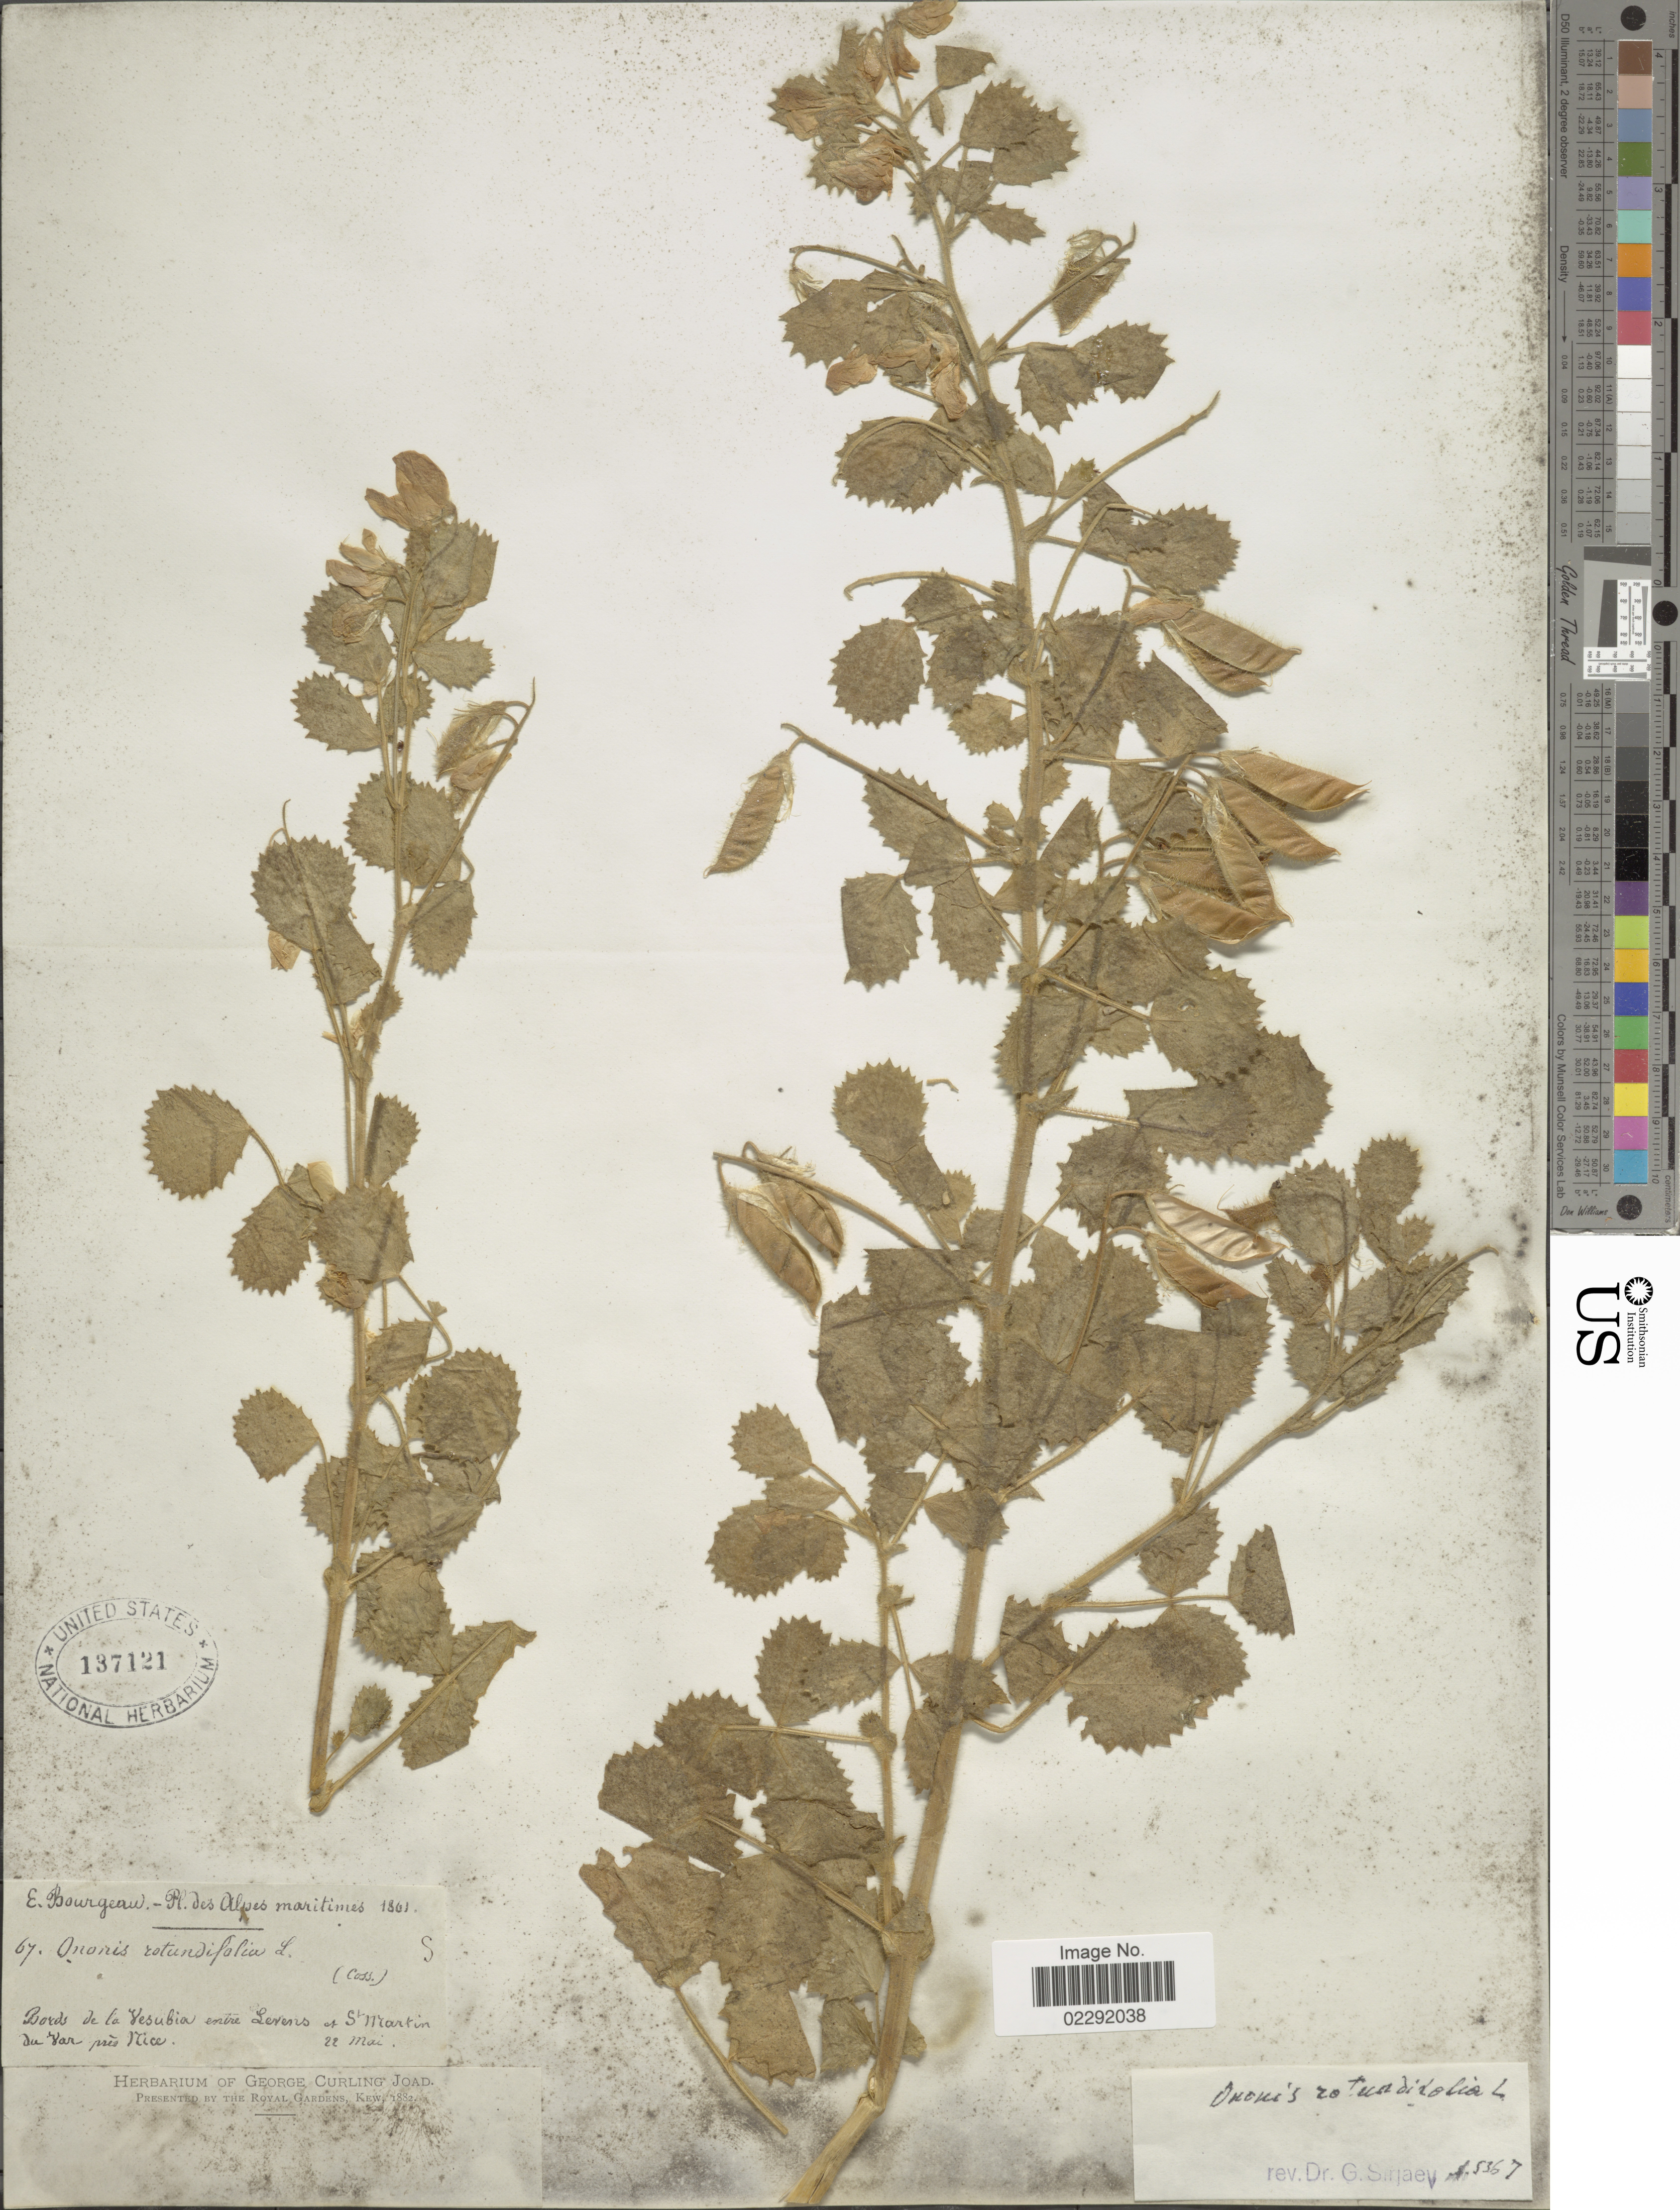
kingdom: Plantae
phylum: Tracheophyta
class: Magnoliopsida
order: Fabales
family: Fabaceae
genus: Ononis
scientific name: Ononis rotundifolia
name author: L.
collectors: E. Bourgeau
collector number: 67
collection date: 1861-05-22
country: France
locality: Alpes maritimes, Bords de la Vesubia entre Levens et St. Martin du Var pres Nice.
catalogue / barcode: US 137121